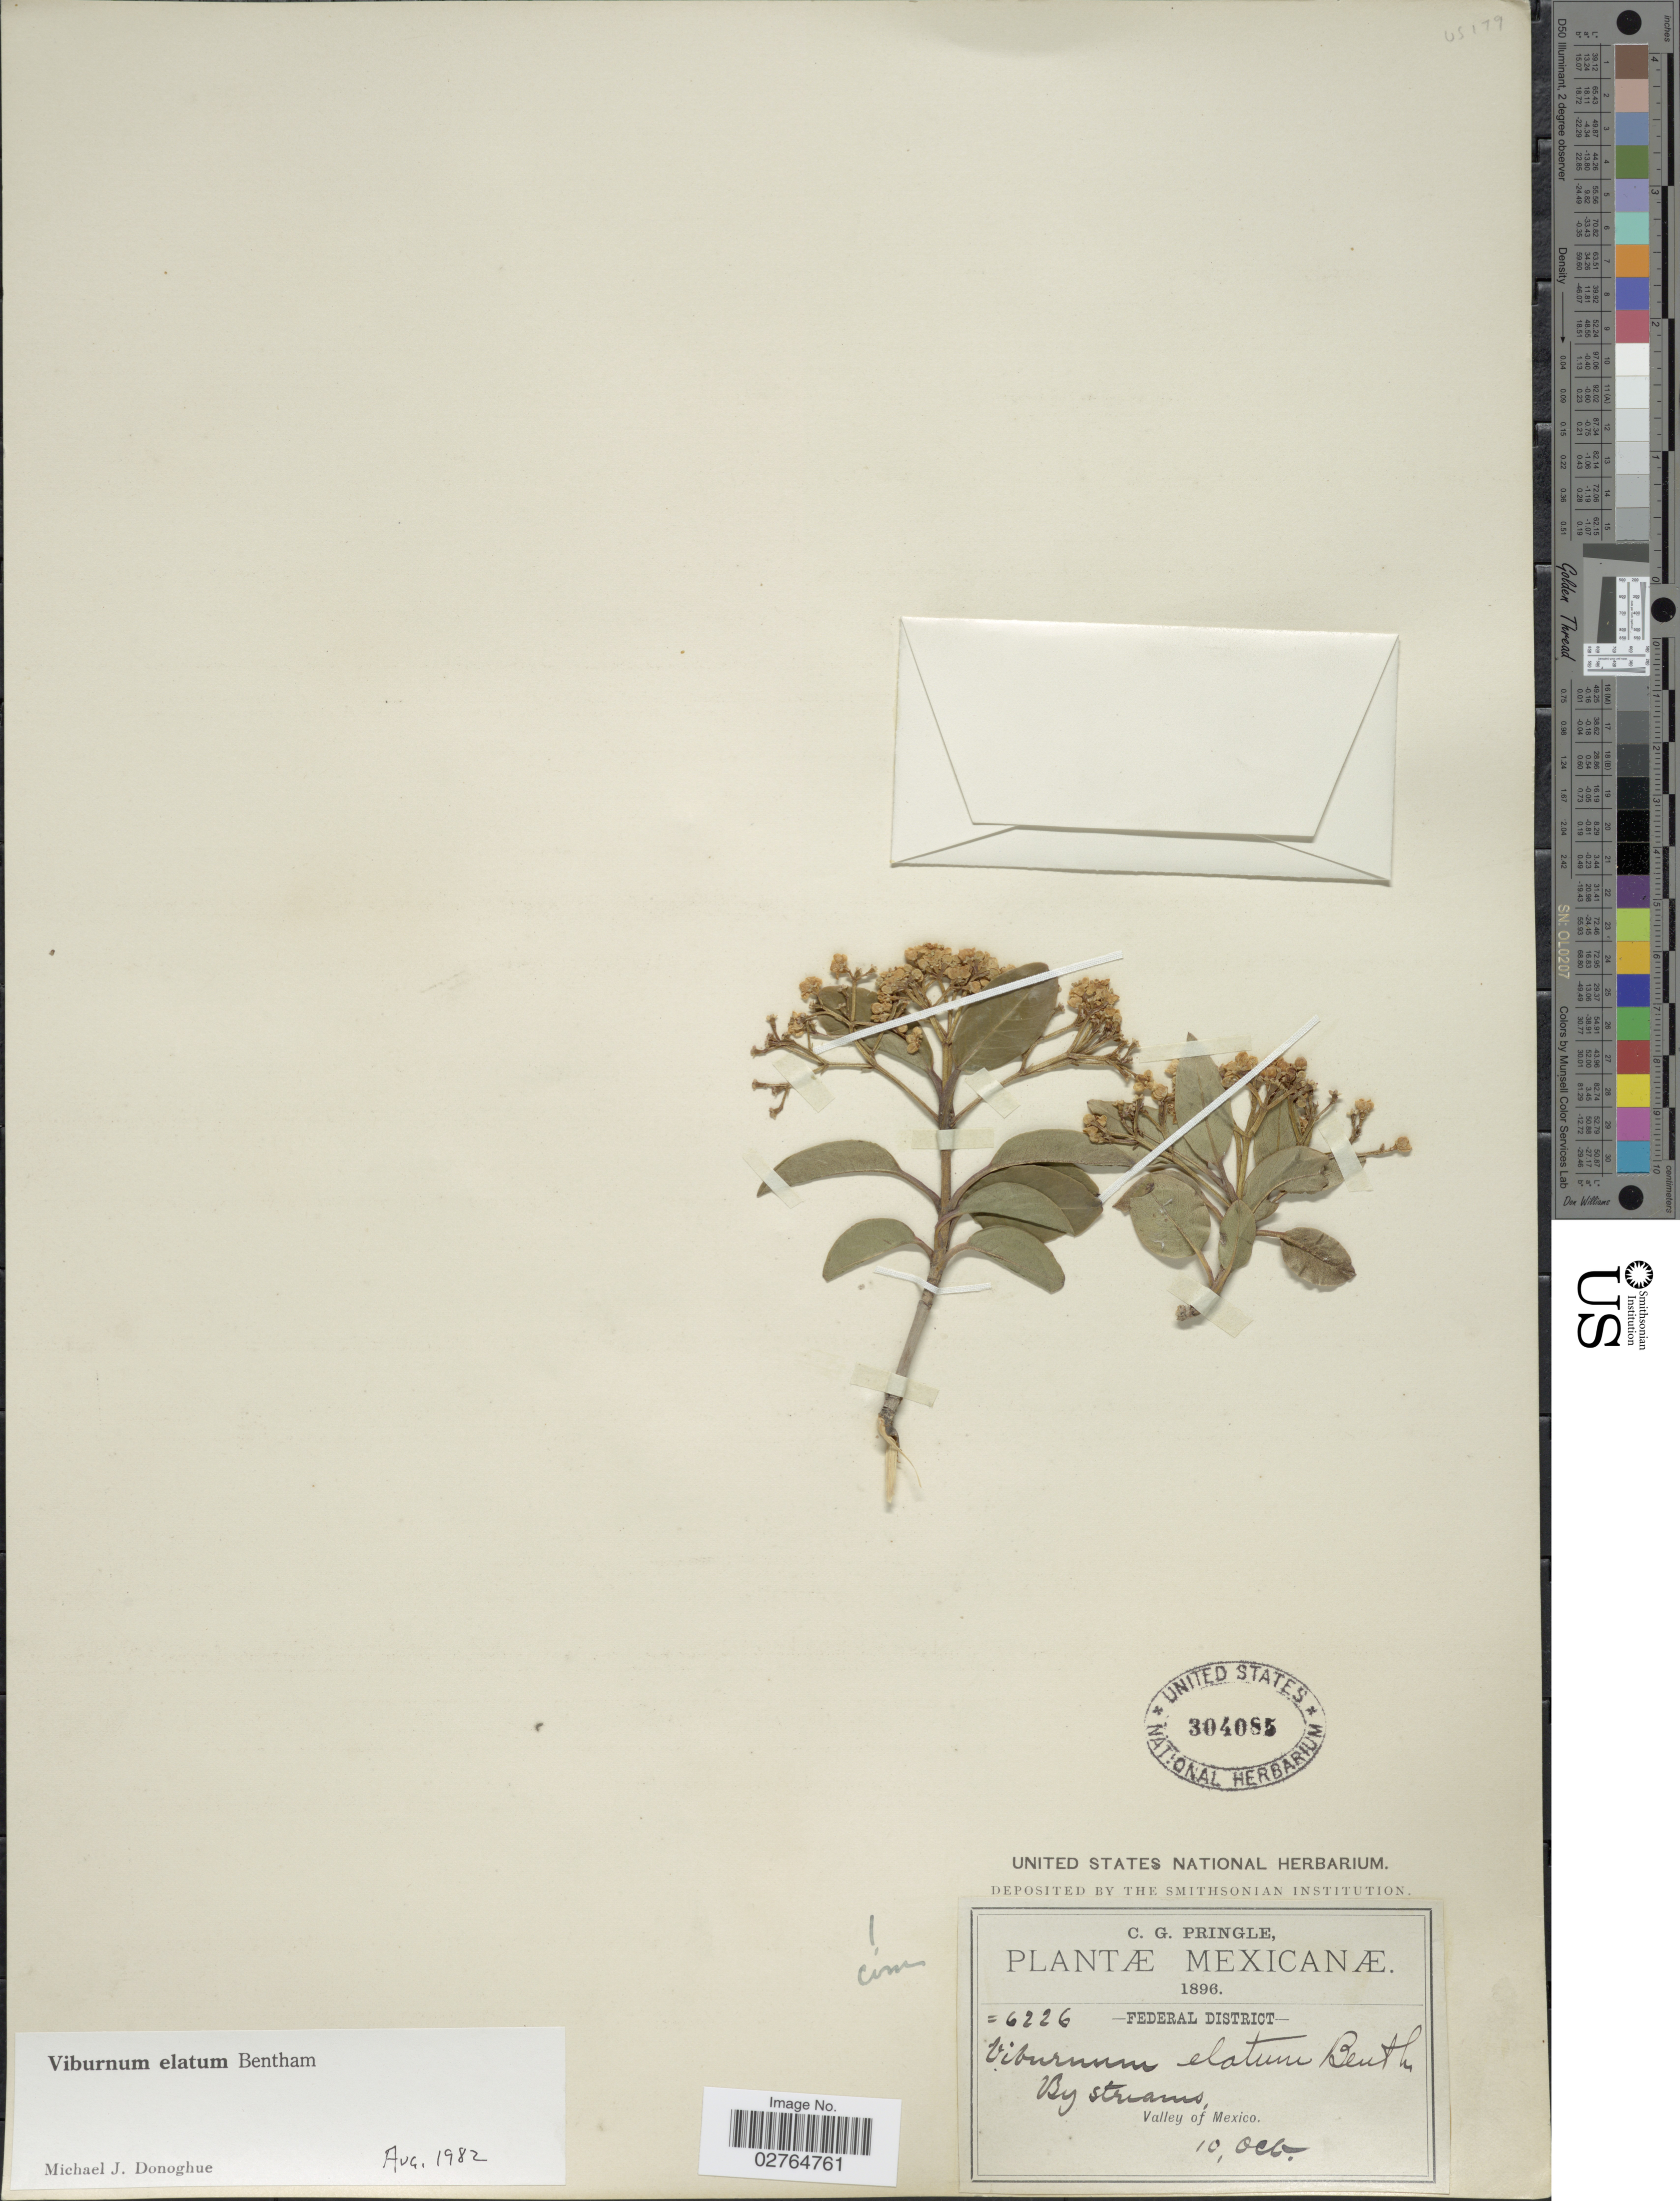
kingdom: Plantae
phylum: Tracheophyta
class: Magnoliopsida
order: Dipsacales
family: Viburnaceae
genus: Viburnum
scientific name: Viburnum elatum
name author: Benth.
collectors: C. G. Pringle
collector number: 6226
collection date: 1896-10-10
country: Mexico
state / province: Distrito Federal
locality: Federal District. Valley of Mexico.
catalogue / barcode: US 304085